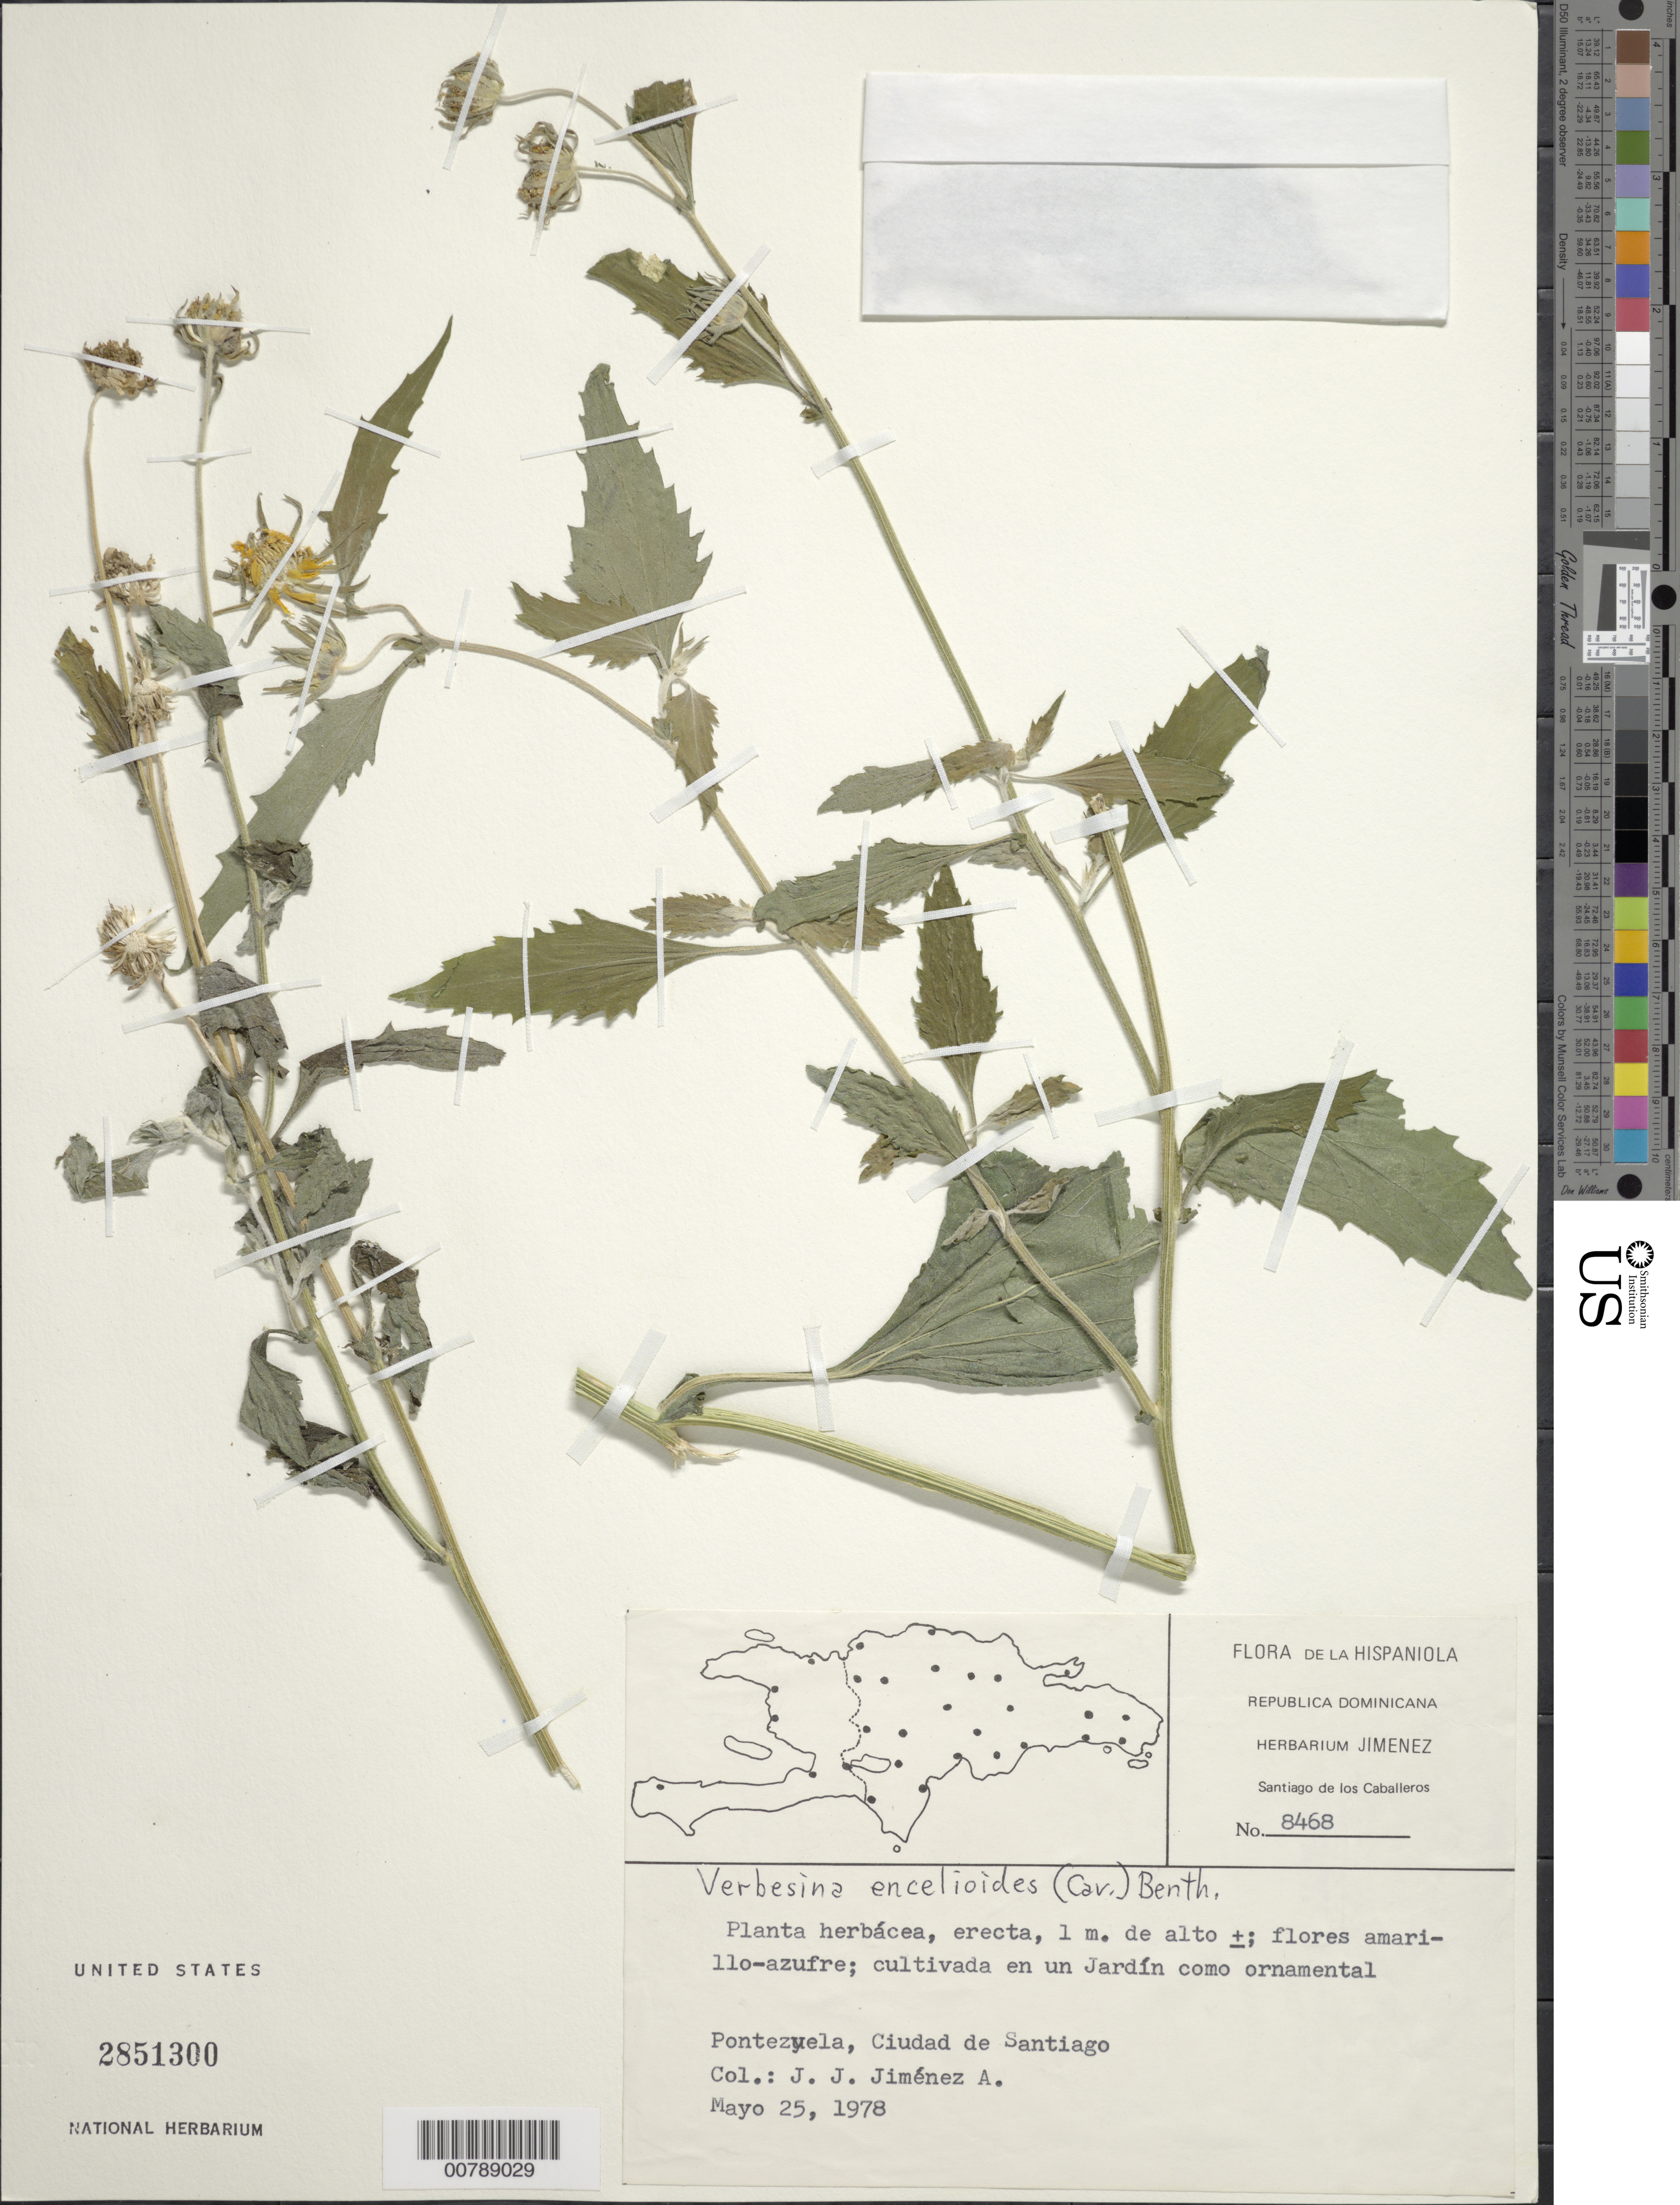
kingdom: Plantae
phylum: Tracheophyta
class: Magnoliopsida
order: Asterales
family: Asteraceae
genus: Verbesina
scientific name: Verbesina encelioides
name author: (Cav.) Benth. & Hook. ex A. Gray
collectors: J. J. Jiménez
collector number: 8468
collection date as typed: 25 May 1978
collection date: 1978-05-25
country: Dominican Republic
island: Hispaniola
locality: Pontezuela, Ciudad de Santiago. Cultivada en un Jardín como ornamental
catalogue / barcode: US 2851300